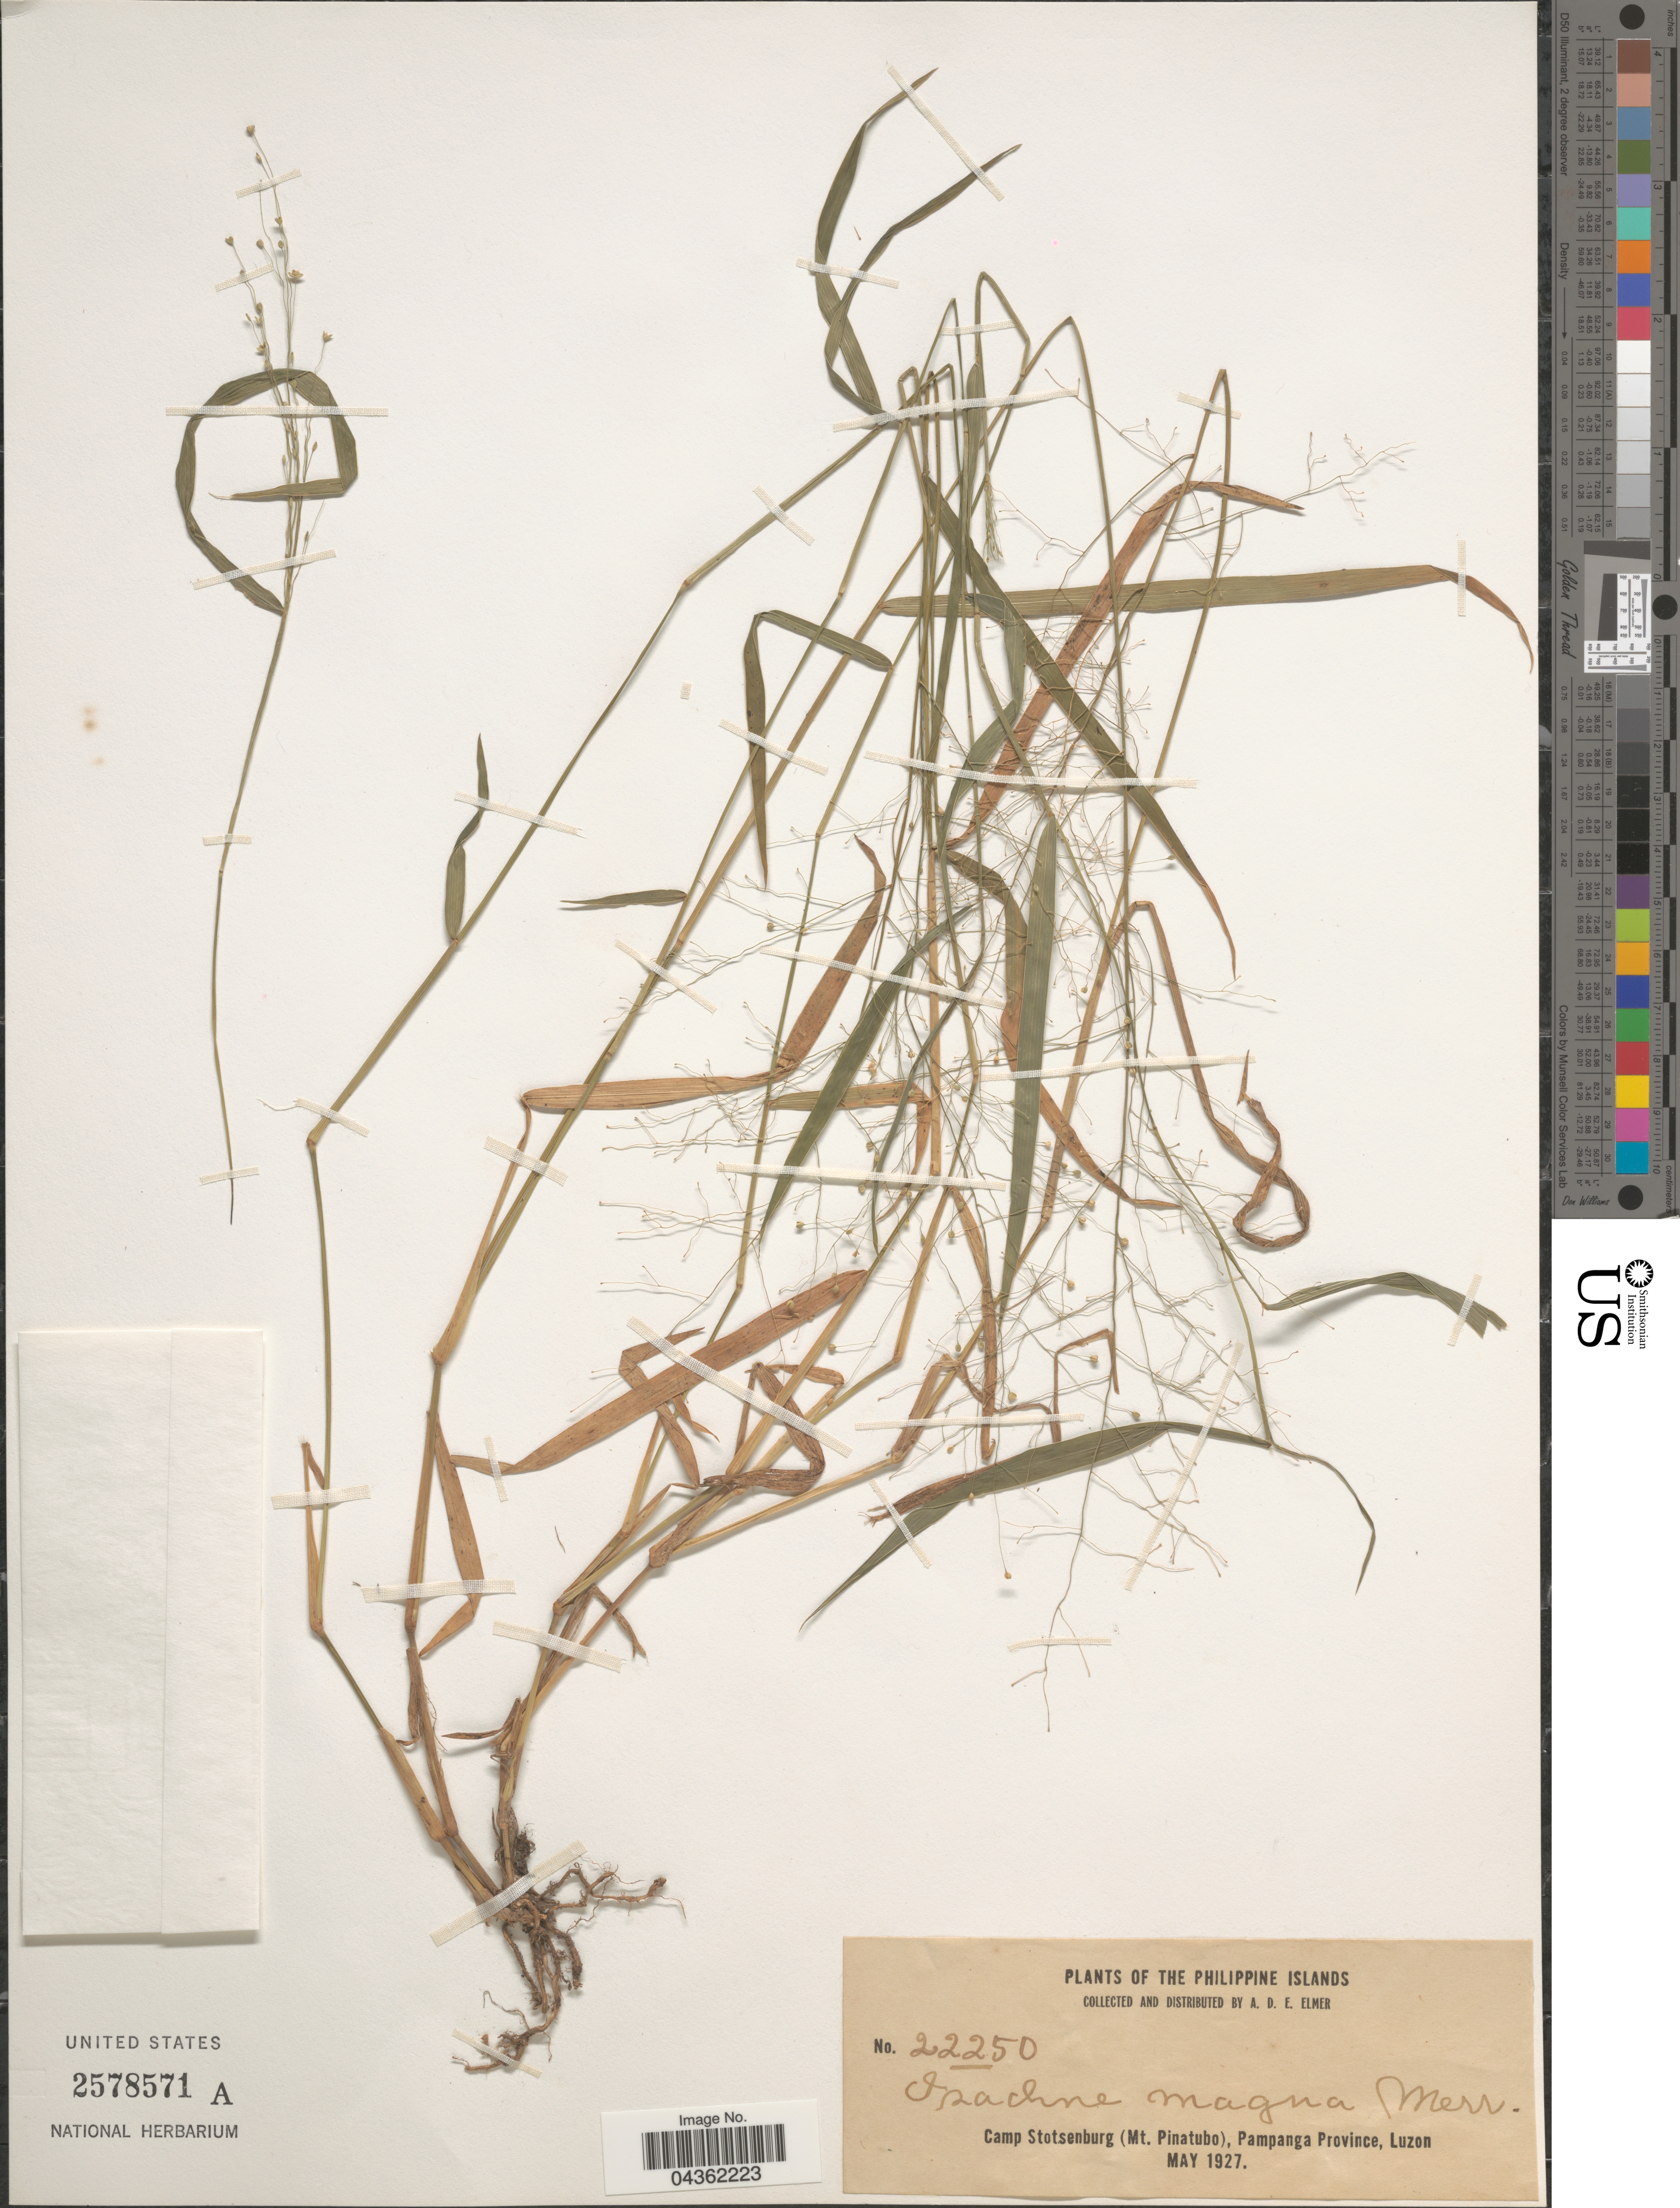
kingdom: Plantae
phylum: Tracheophyta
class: Liliopsida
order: Poales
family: Poaceae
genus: Isachne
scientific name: Isachne albens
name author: Trin.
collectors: A. D. E. Elmer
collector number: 22250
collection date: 1927-05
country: Philippines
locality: Philippine Islands. Camp Stotsenburg (Mt. Pinatubo), Pampanga Province, Luzon.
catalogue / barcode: US 2578571A